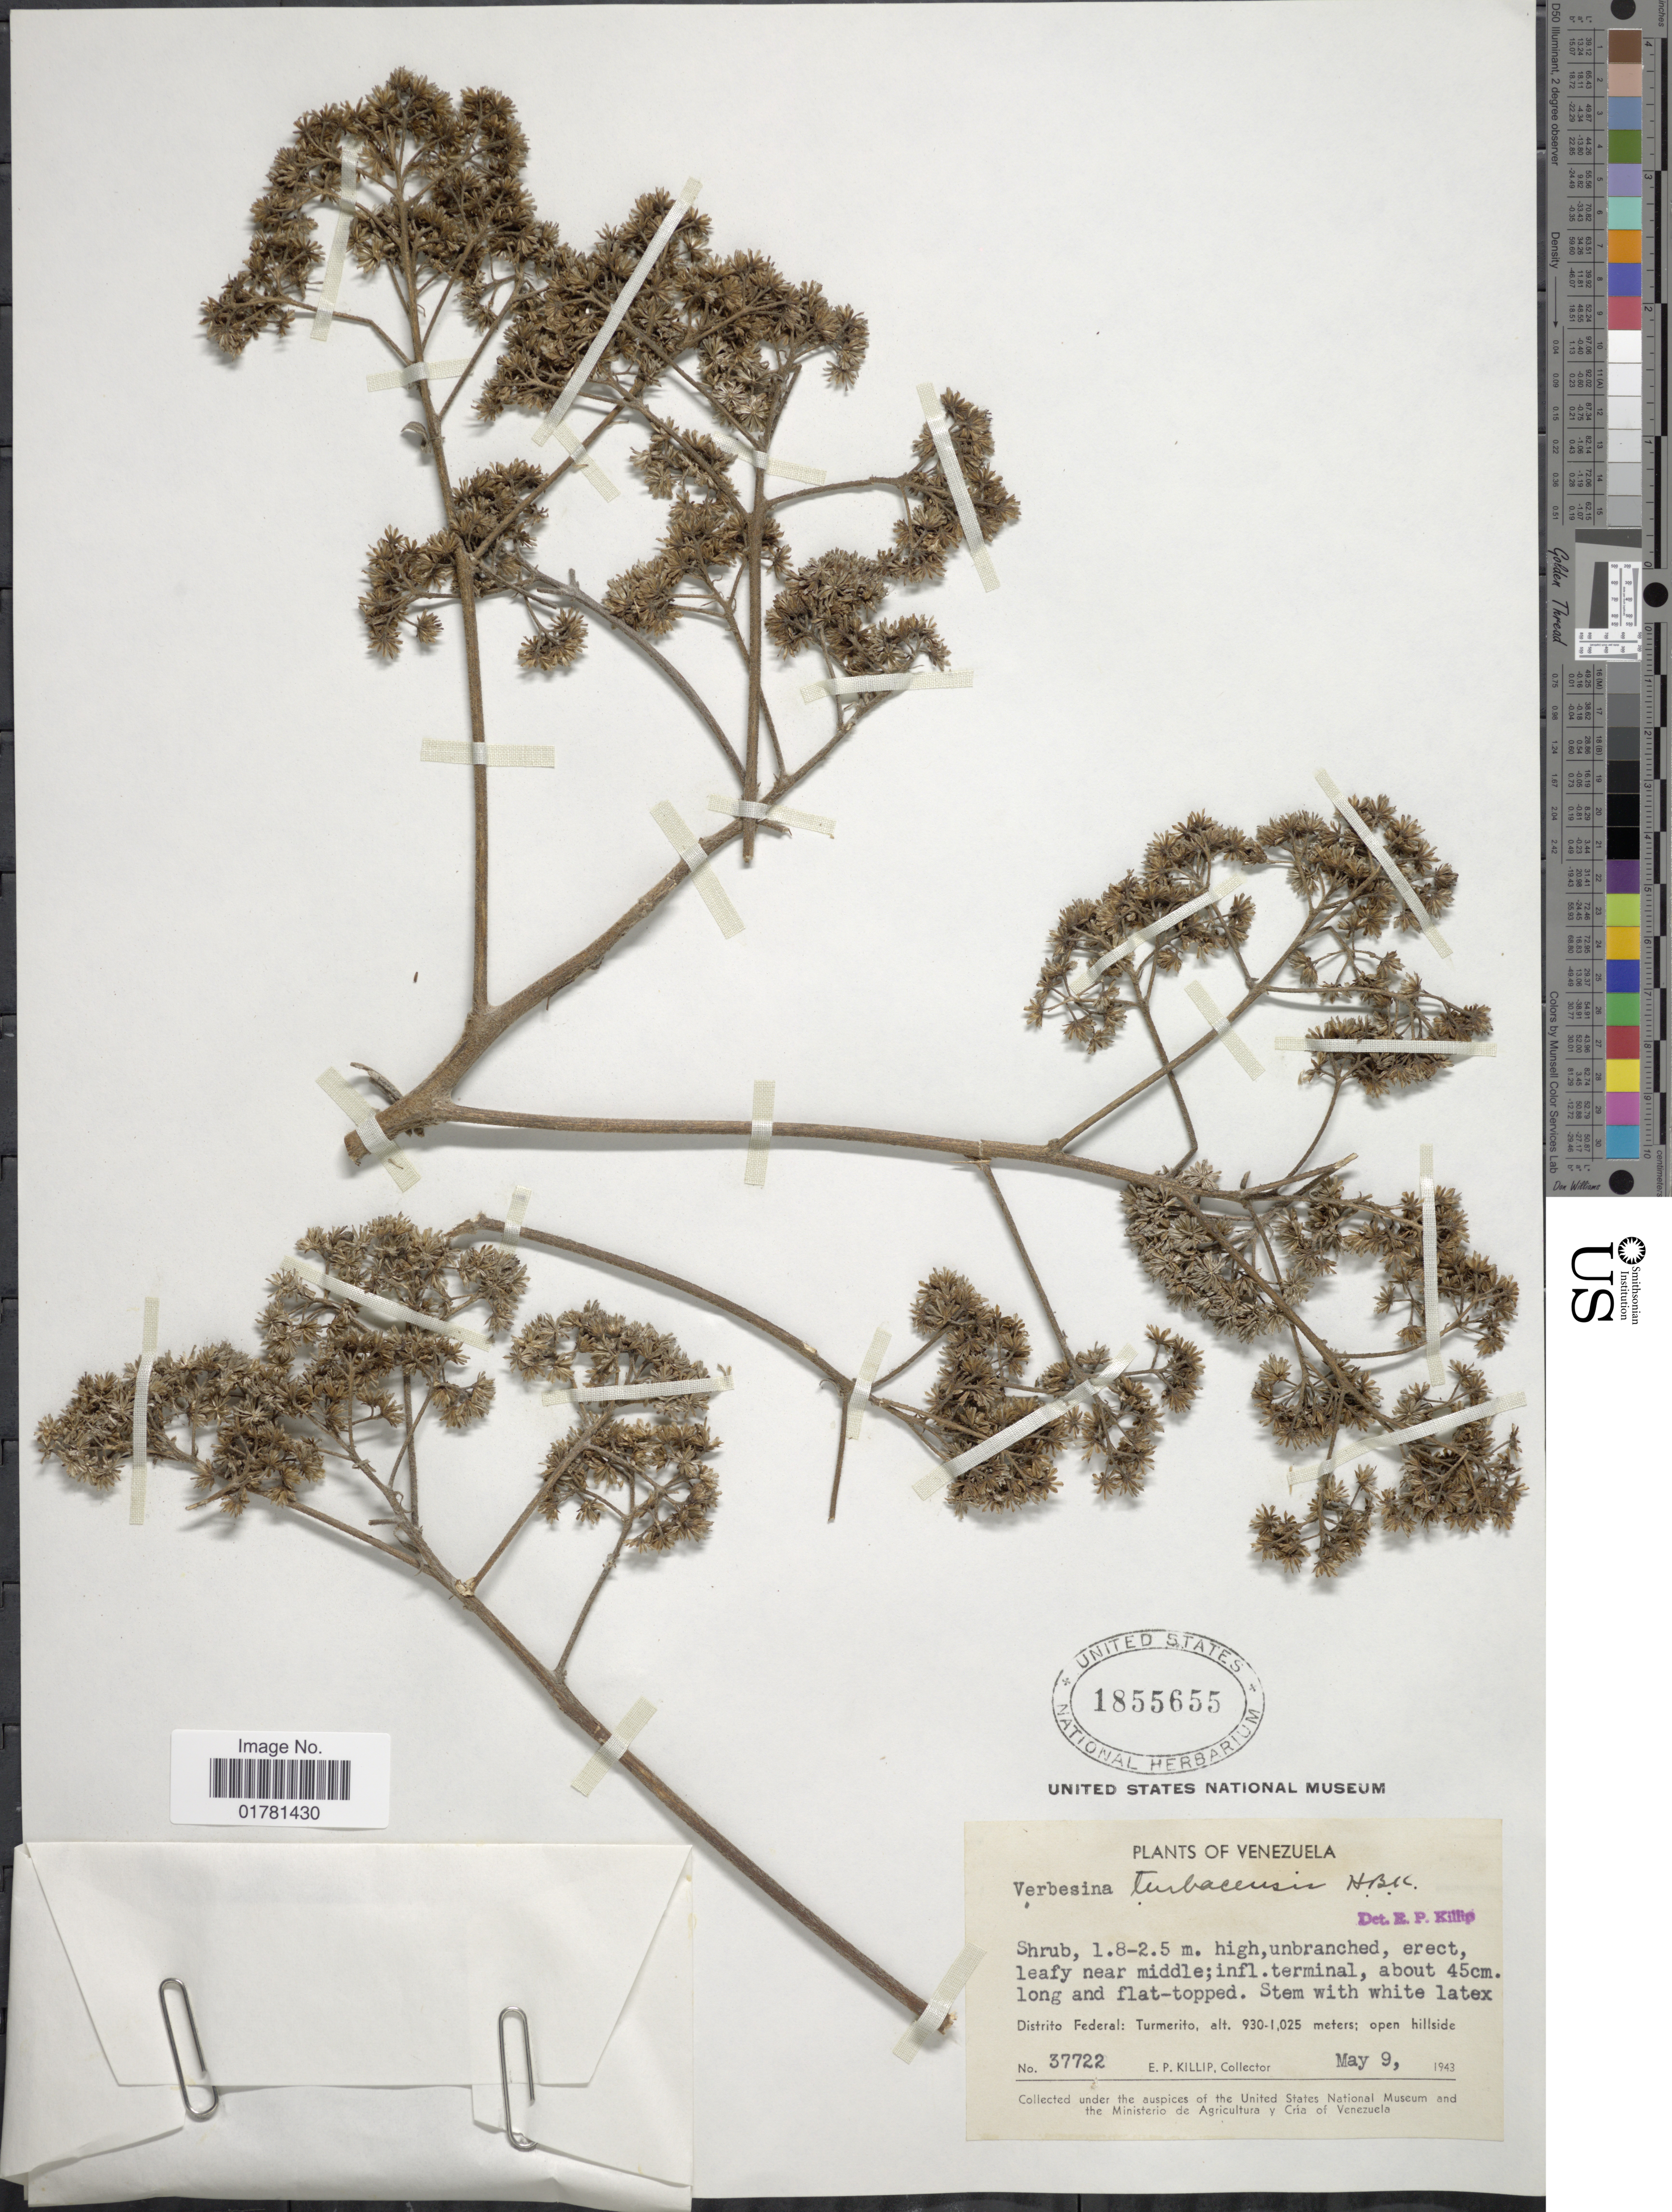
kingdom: Plantae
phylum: Tracheophyta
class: Magnoliopsida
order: Asterales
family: Asteraceae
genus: Verbesina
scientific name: Verbesina turbacensis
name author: Kunth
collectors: E. P. Killip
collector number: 37722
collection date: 1943-05-09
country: Venezuela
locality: Distrito Federal: Turmerito; open hilliside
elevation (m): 930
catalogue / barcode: US 1855655